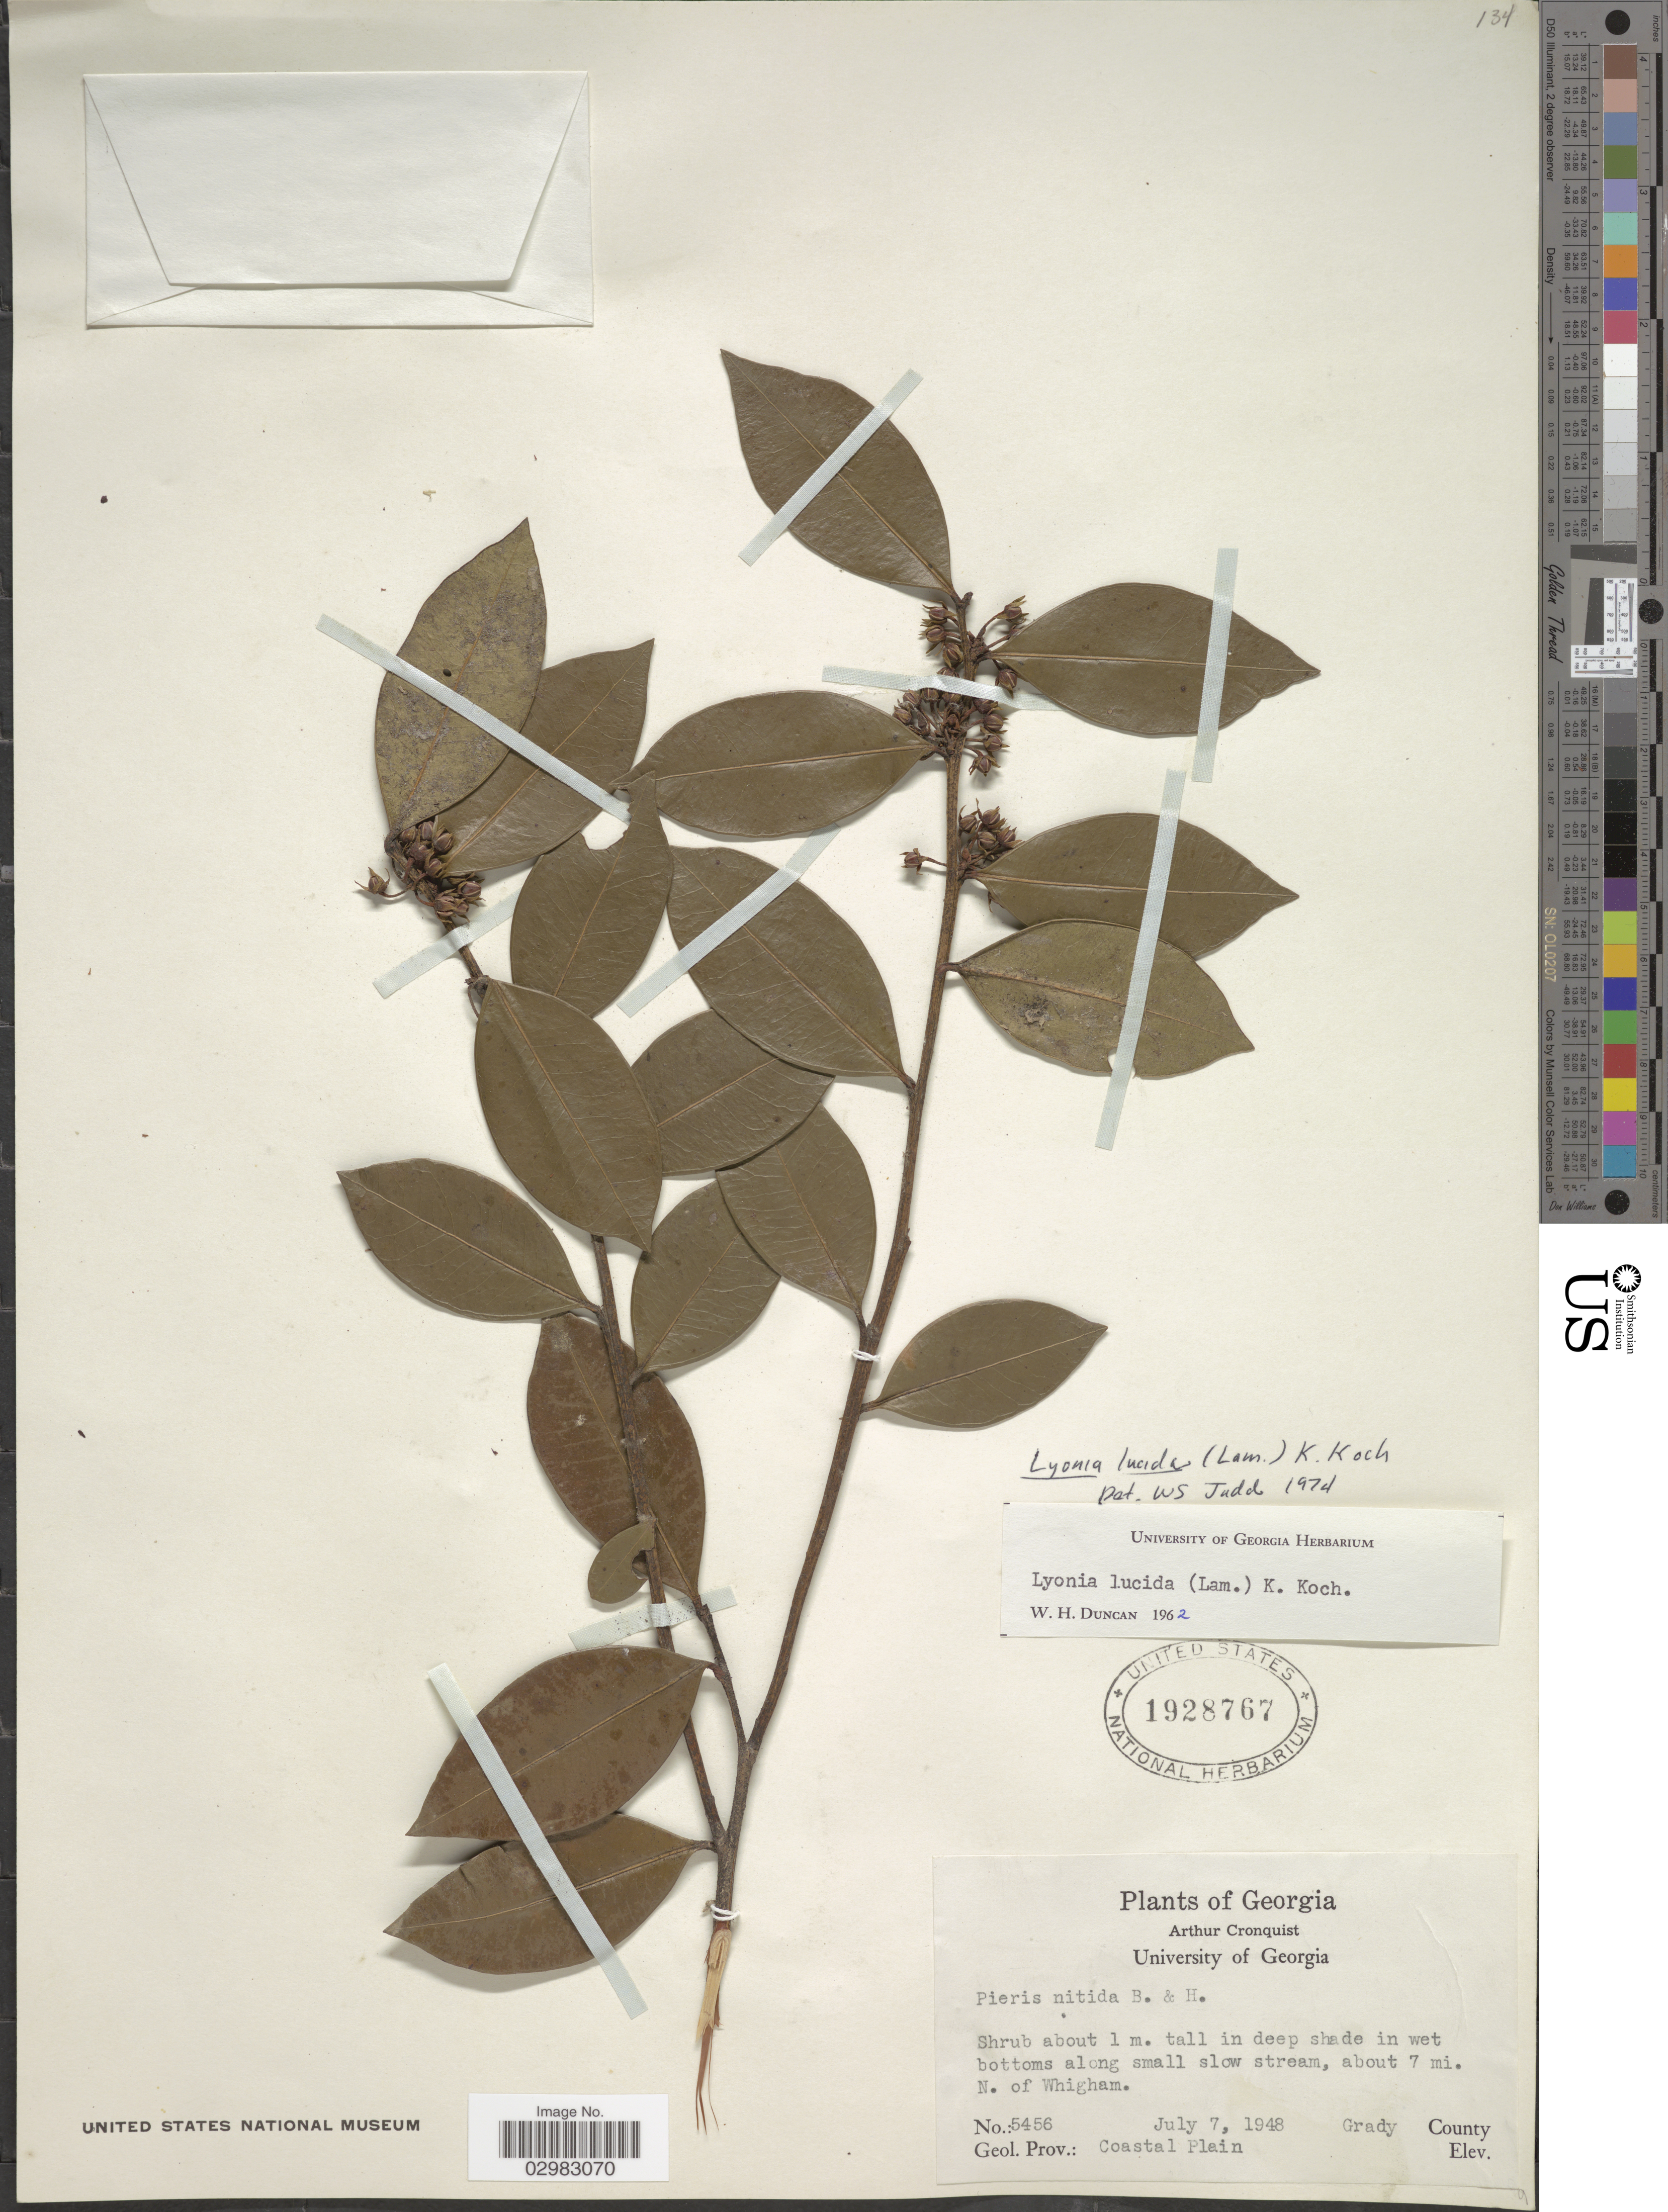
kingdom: Plantae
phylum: Tracheophyta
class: Magnoliopsida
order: Ericales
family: Ericaceae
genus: Lyonia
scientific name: Lyonia lucida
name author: K. Koch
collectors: A. J. Cronquist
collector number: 5456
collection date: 1948-07-07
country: United States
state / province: Georgia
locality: About 7 mi. N. of Whigham. Grady County. Geol. Prov.: Coastal Plain.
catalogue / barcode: US 1928767